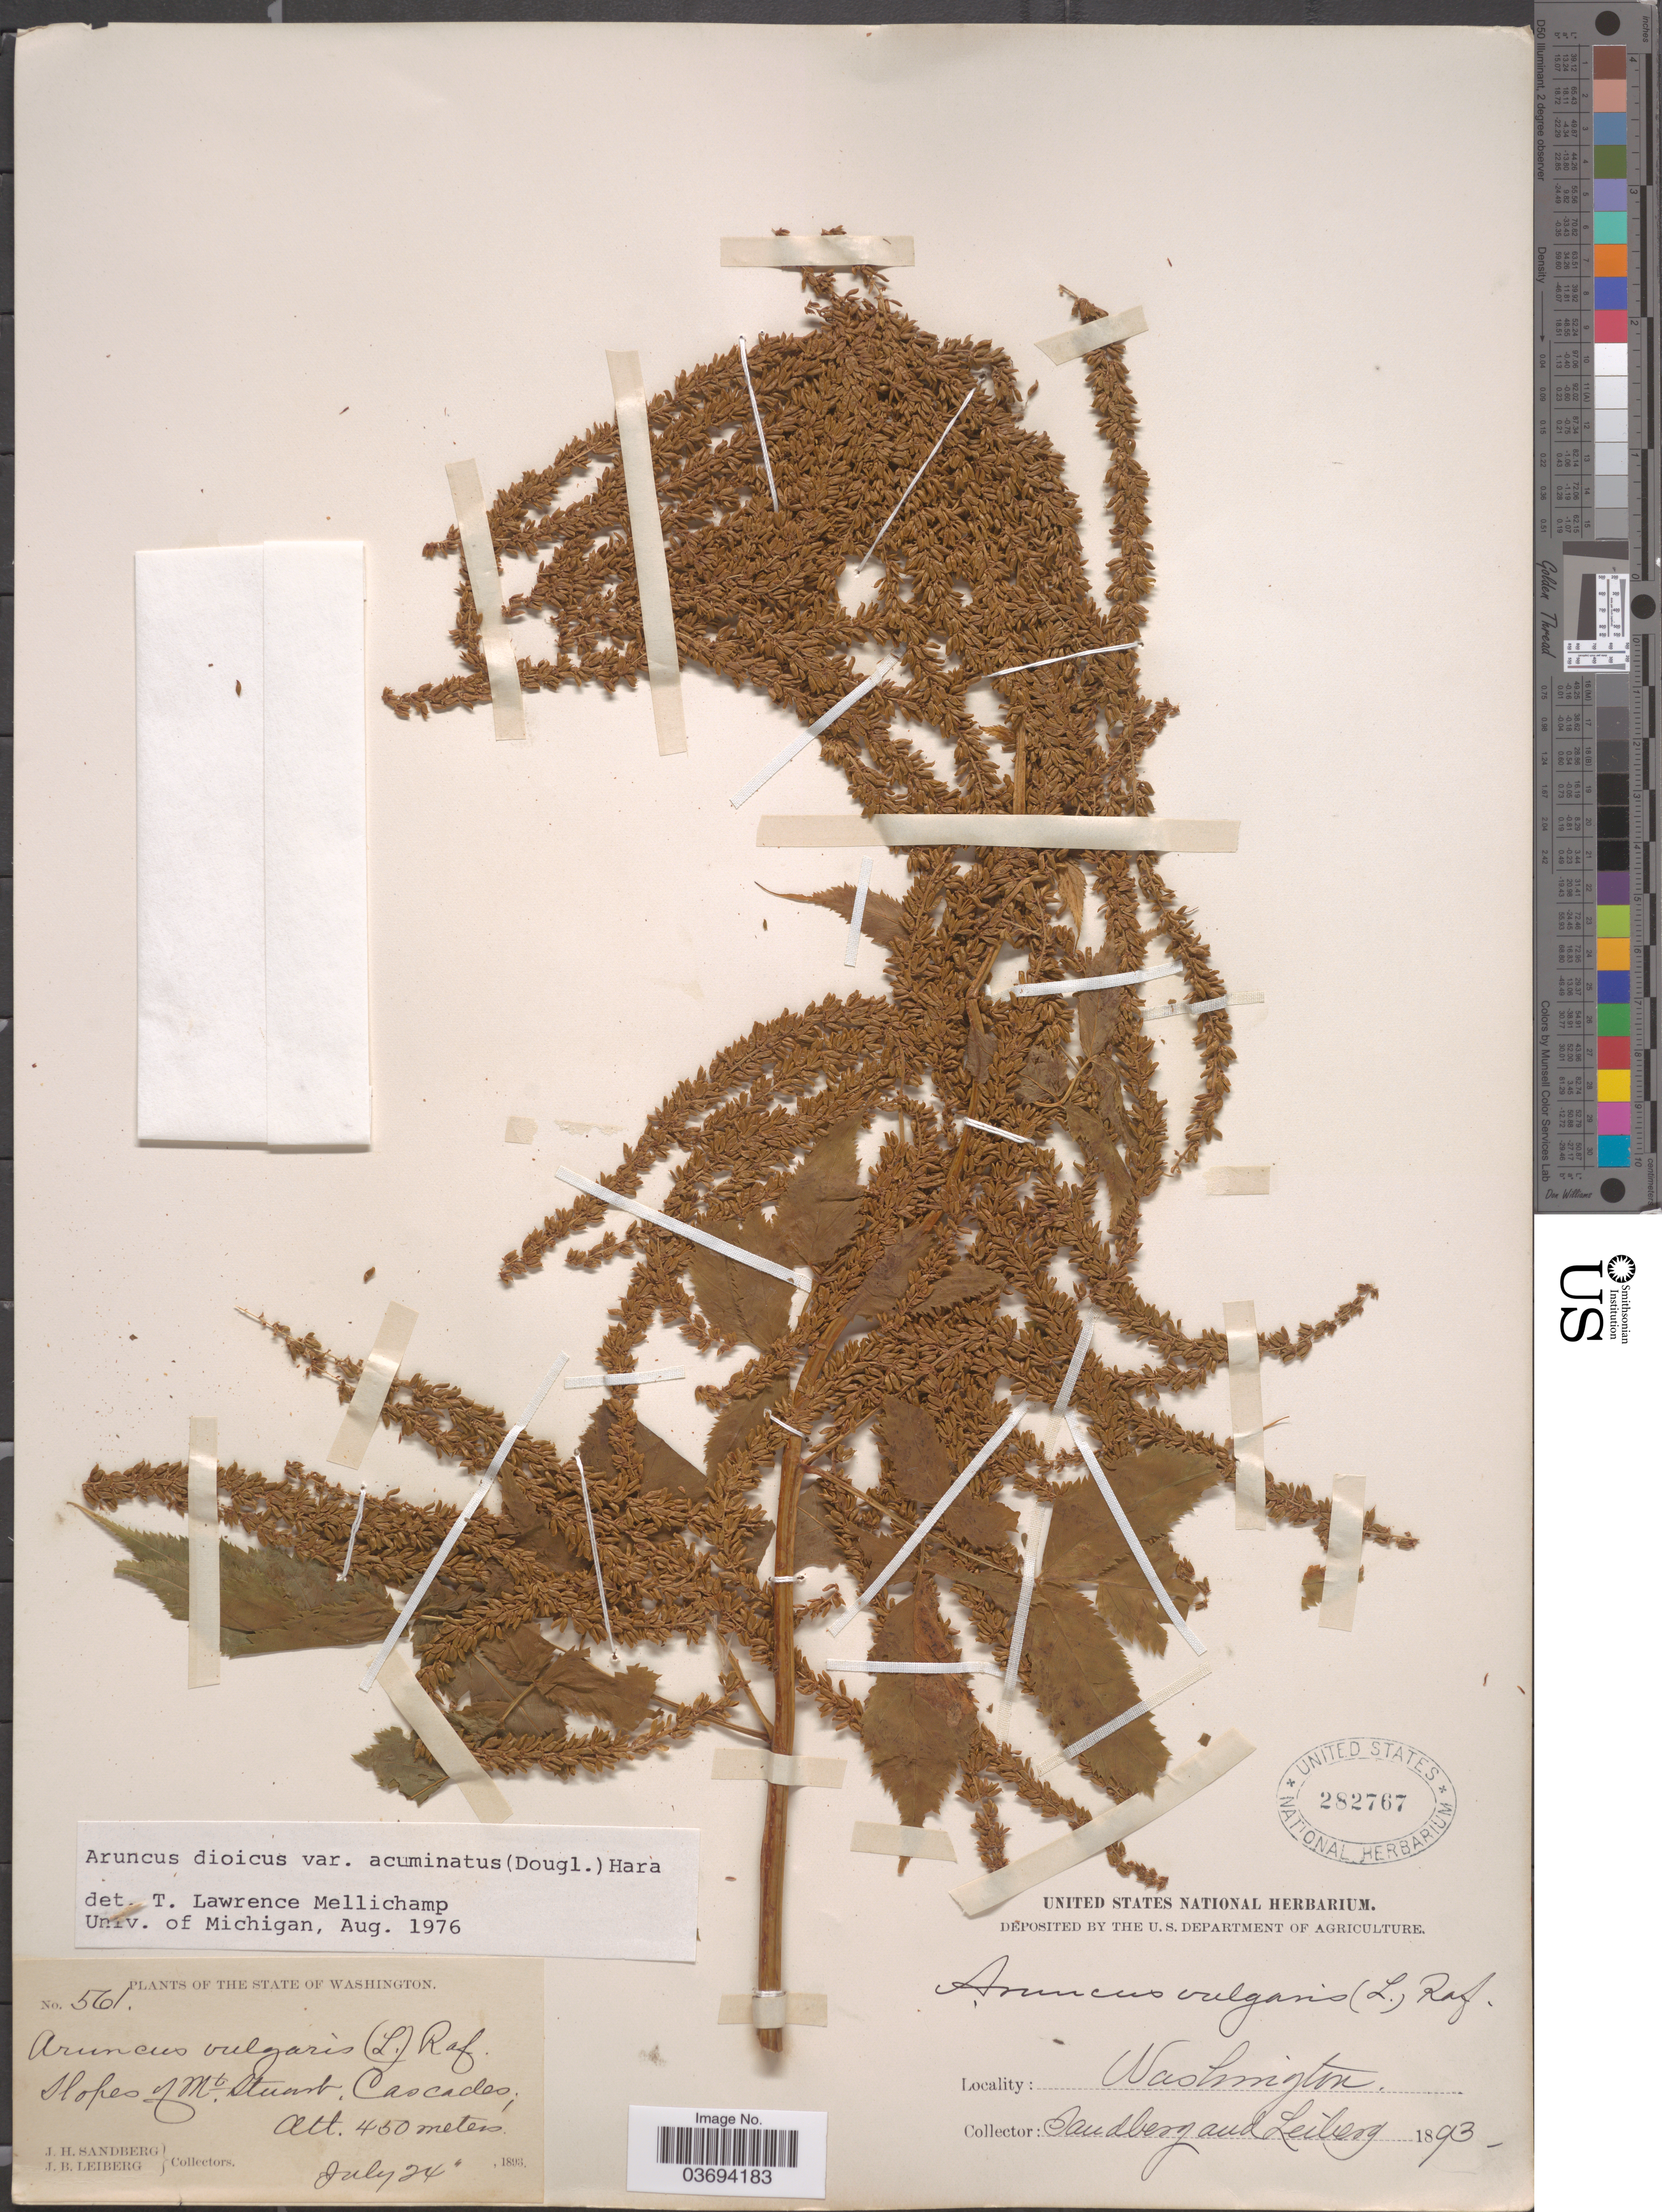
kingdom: Plantae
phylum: Tracheophyta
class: Magnoliopsida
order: Rosales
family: Rosaceae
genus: Aruncus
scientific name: Aruncus dioicus var. acuminatus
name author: (Rydb.) H. Hara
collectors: J. H. Sandberg & J. B. Leiberg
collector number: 561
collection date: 1893-07-24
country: United States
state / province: Washington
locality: Slopes of Mt. Stuart. Cascades.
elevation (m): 450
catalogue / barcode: US 282767